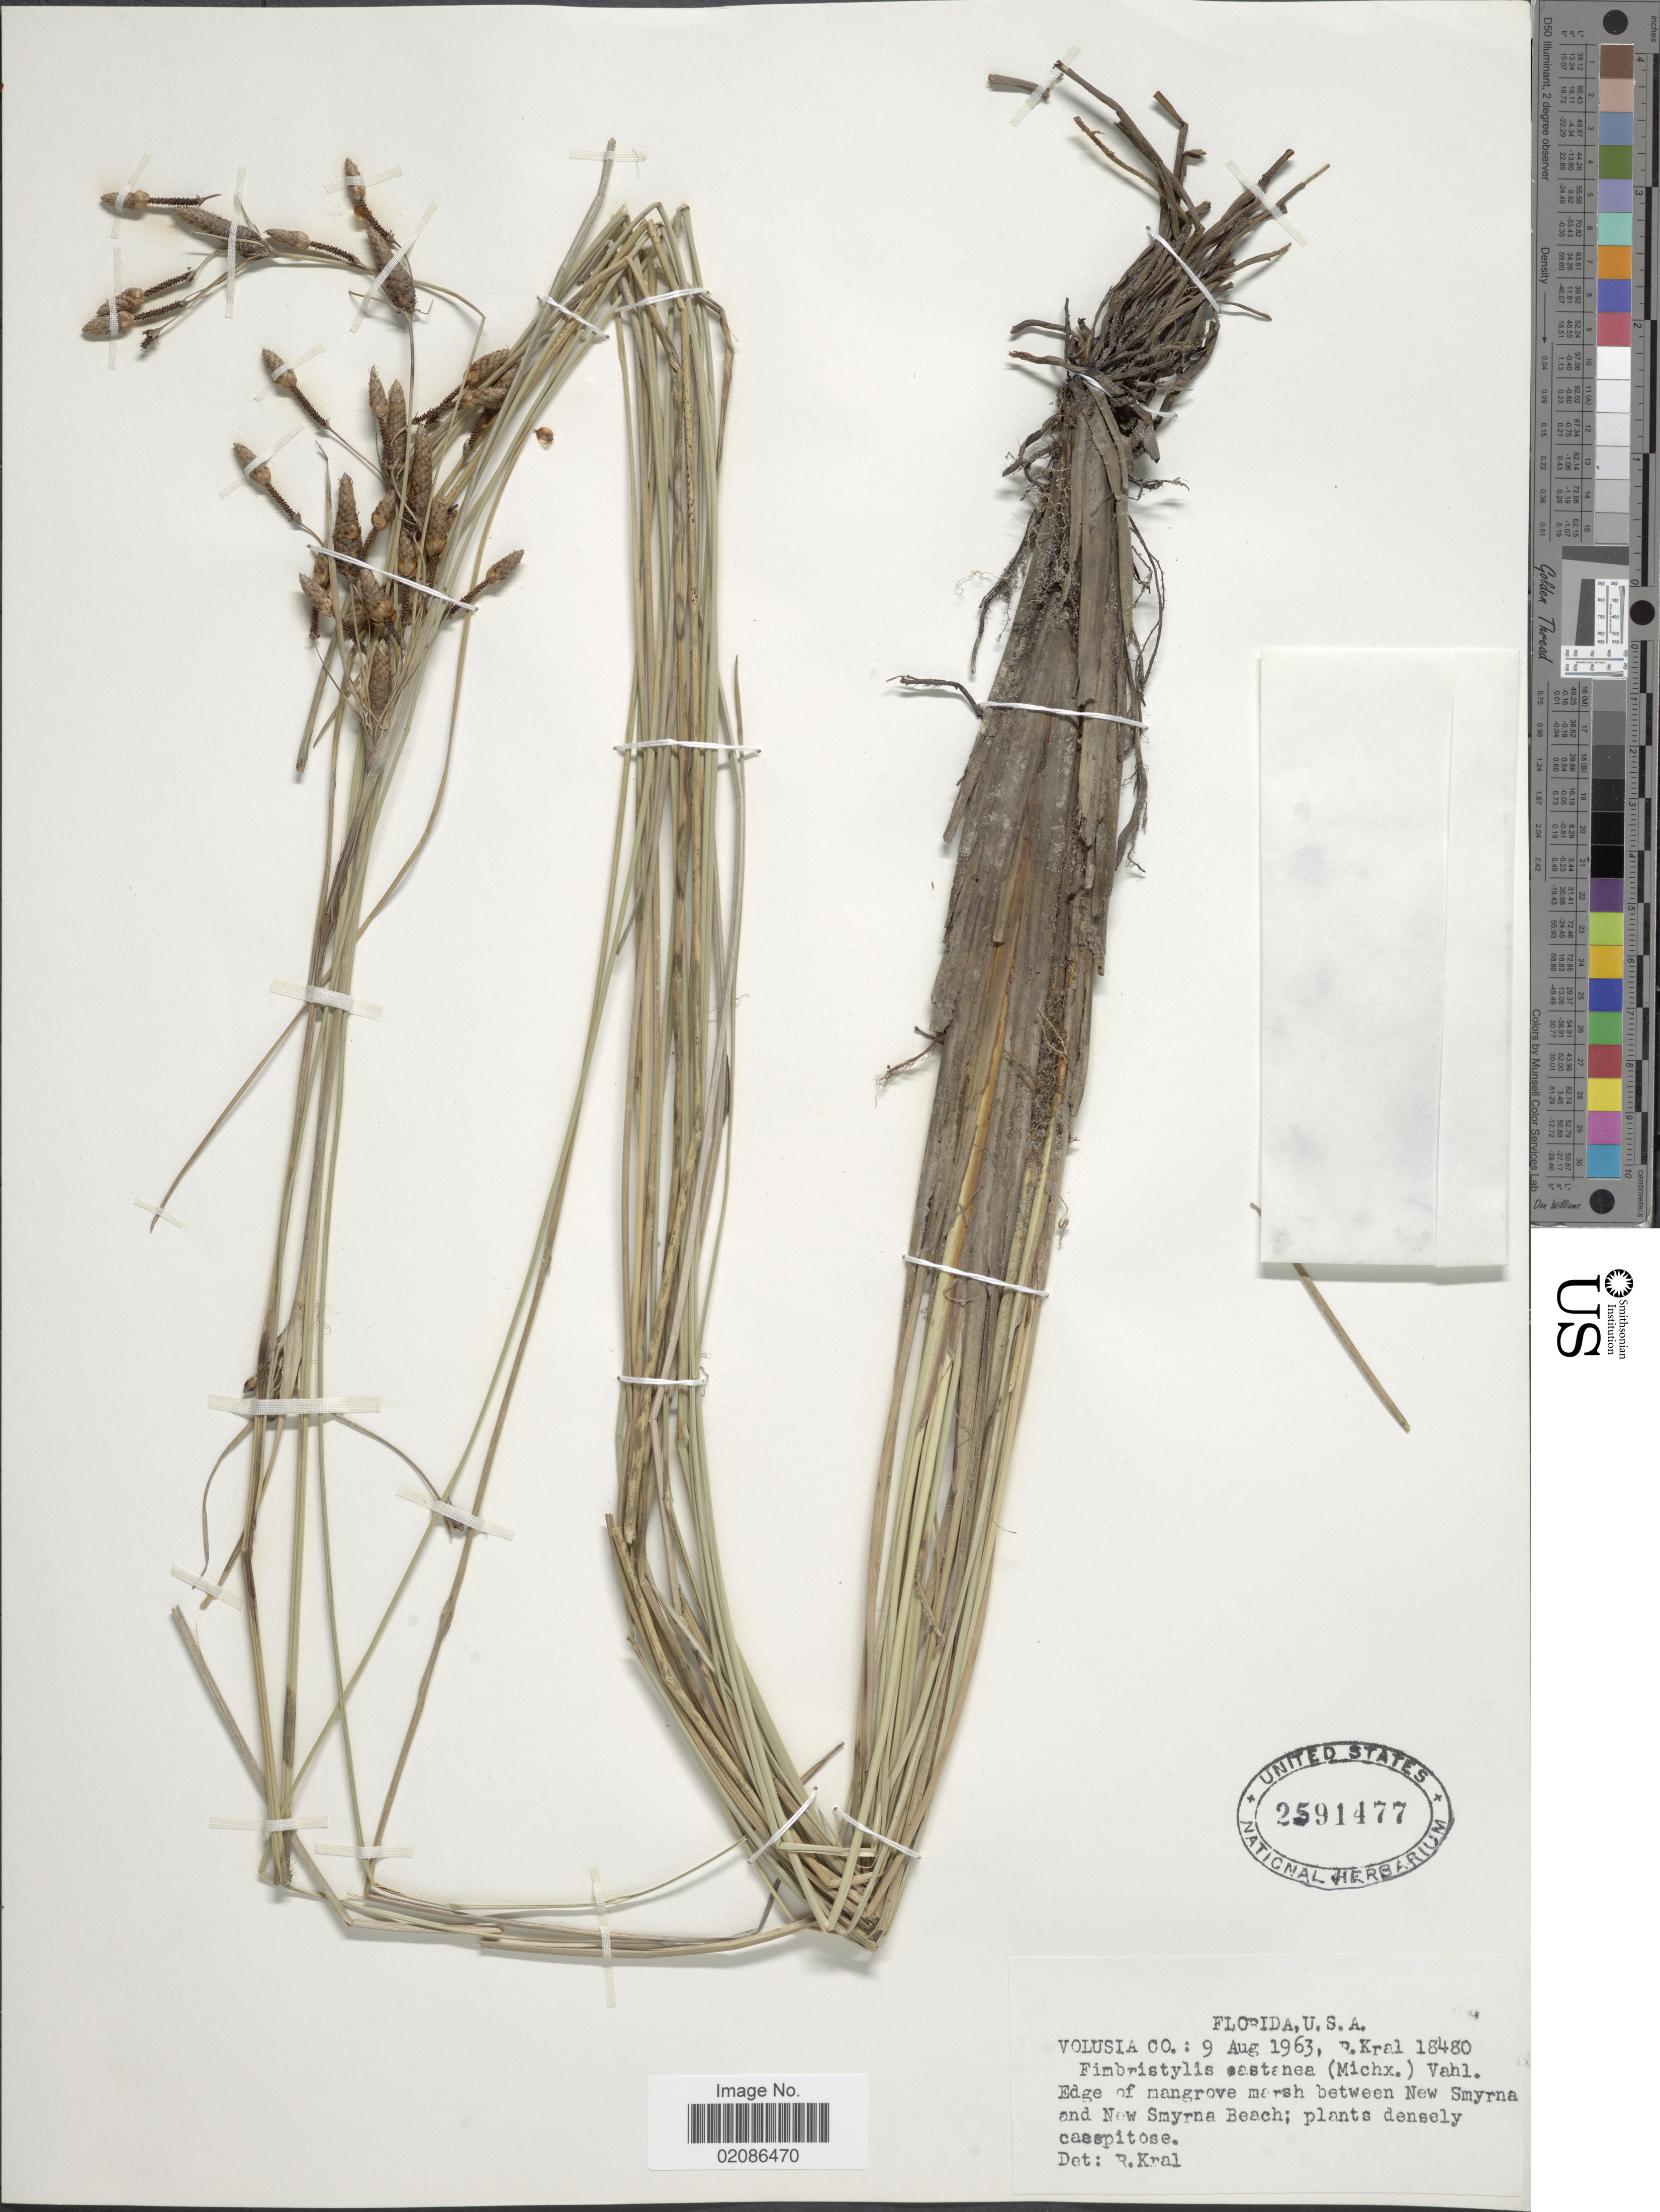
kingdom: Plantae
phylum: Tracheophyta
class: Liliopsida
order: Poales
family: Cyperaceae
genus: Fimbristylis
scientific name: Fimbristylis castanea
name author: (Michx.) Vahl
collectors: R. Kral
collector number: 18480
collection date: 1963-08-09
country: United States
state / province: Florida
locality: Volusia Co., Edge of mangrove marsh between New Smyrna and New Smyrna Beach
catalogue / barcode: US 2591477